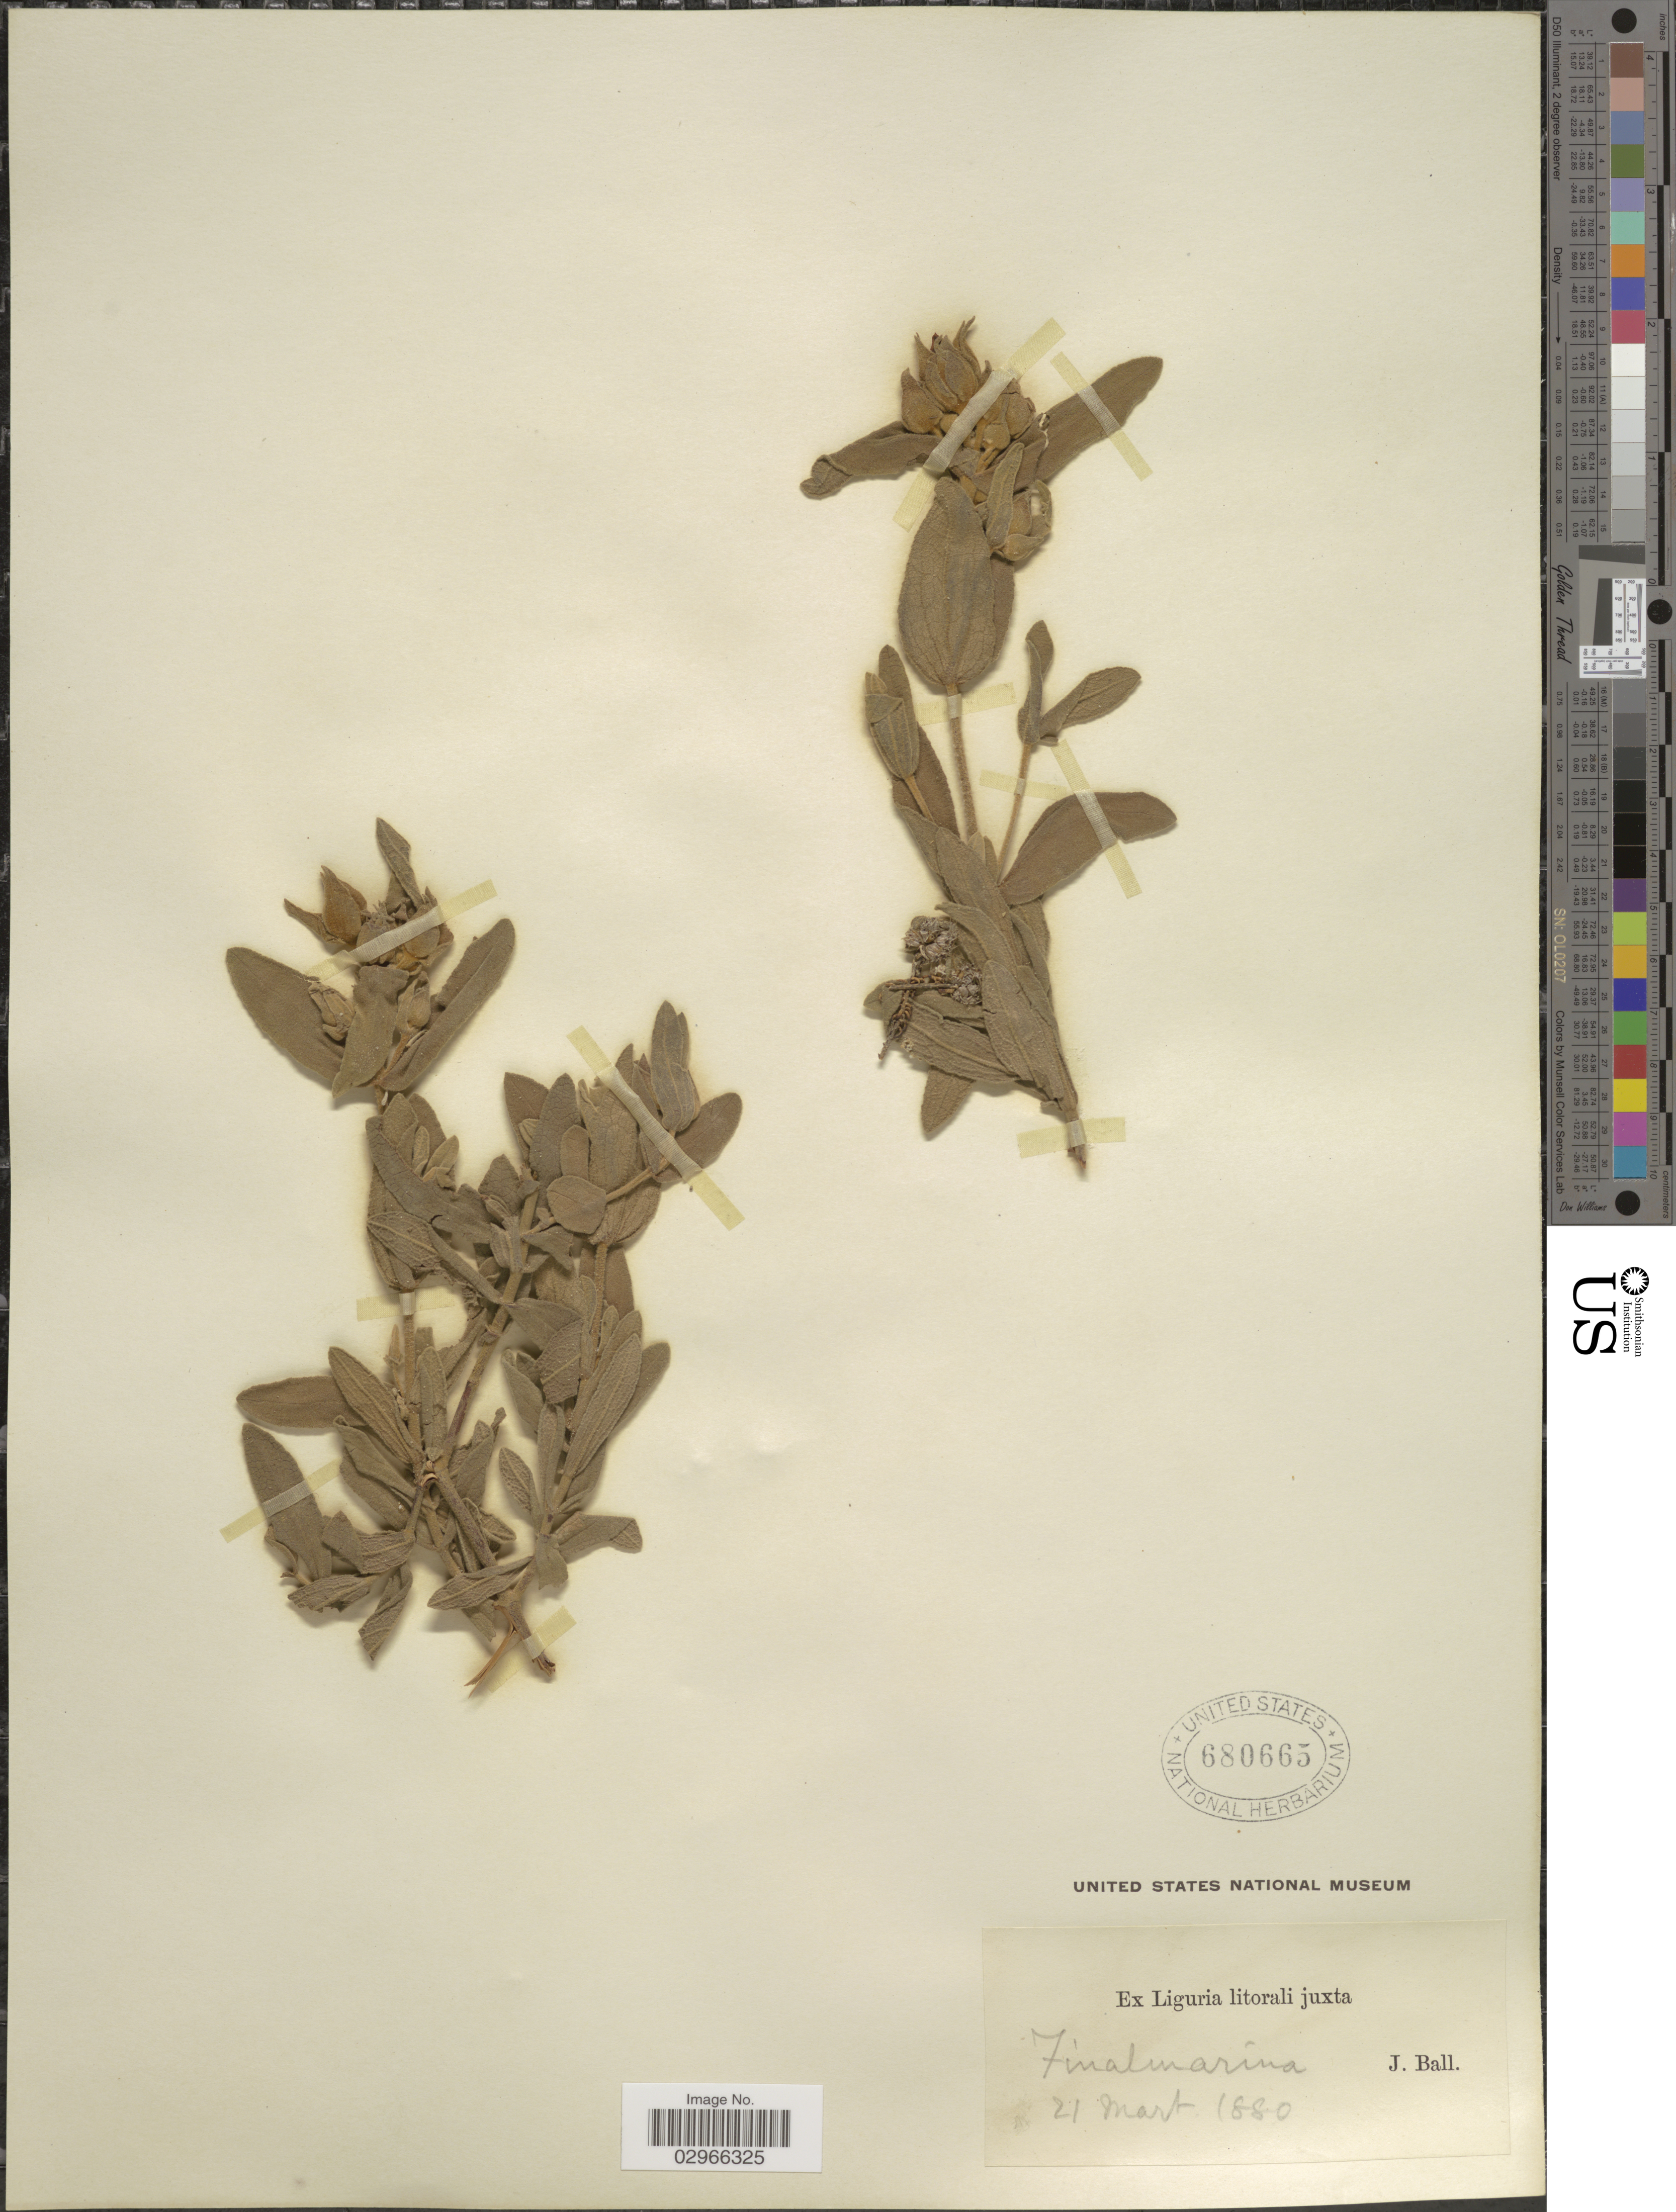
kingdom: Plantae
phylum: Tracheophyta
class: Magnoliopsida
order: Malvales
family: Cistaceae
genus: Cistus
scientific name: Cistus sp.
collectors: J. Ball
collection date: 1880-03-21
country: Italy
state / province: Liguria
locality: Ex Liguria litorali juxta.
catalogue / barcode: US 680665